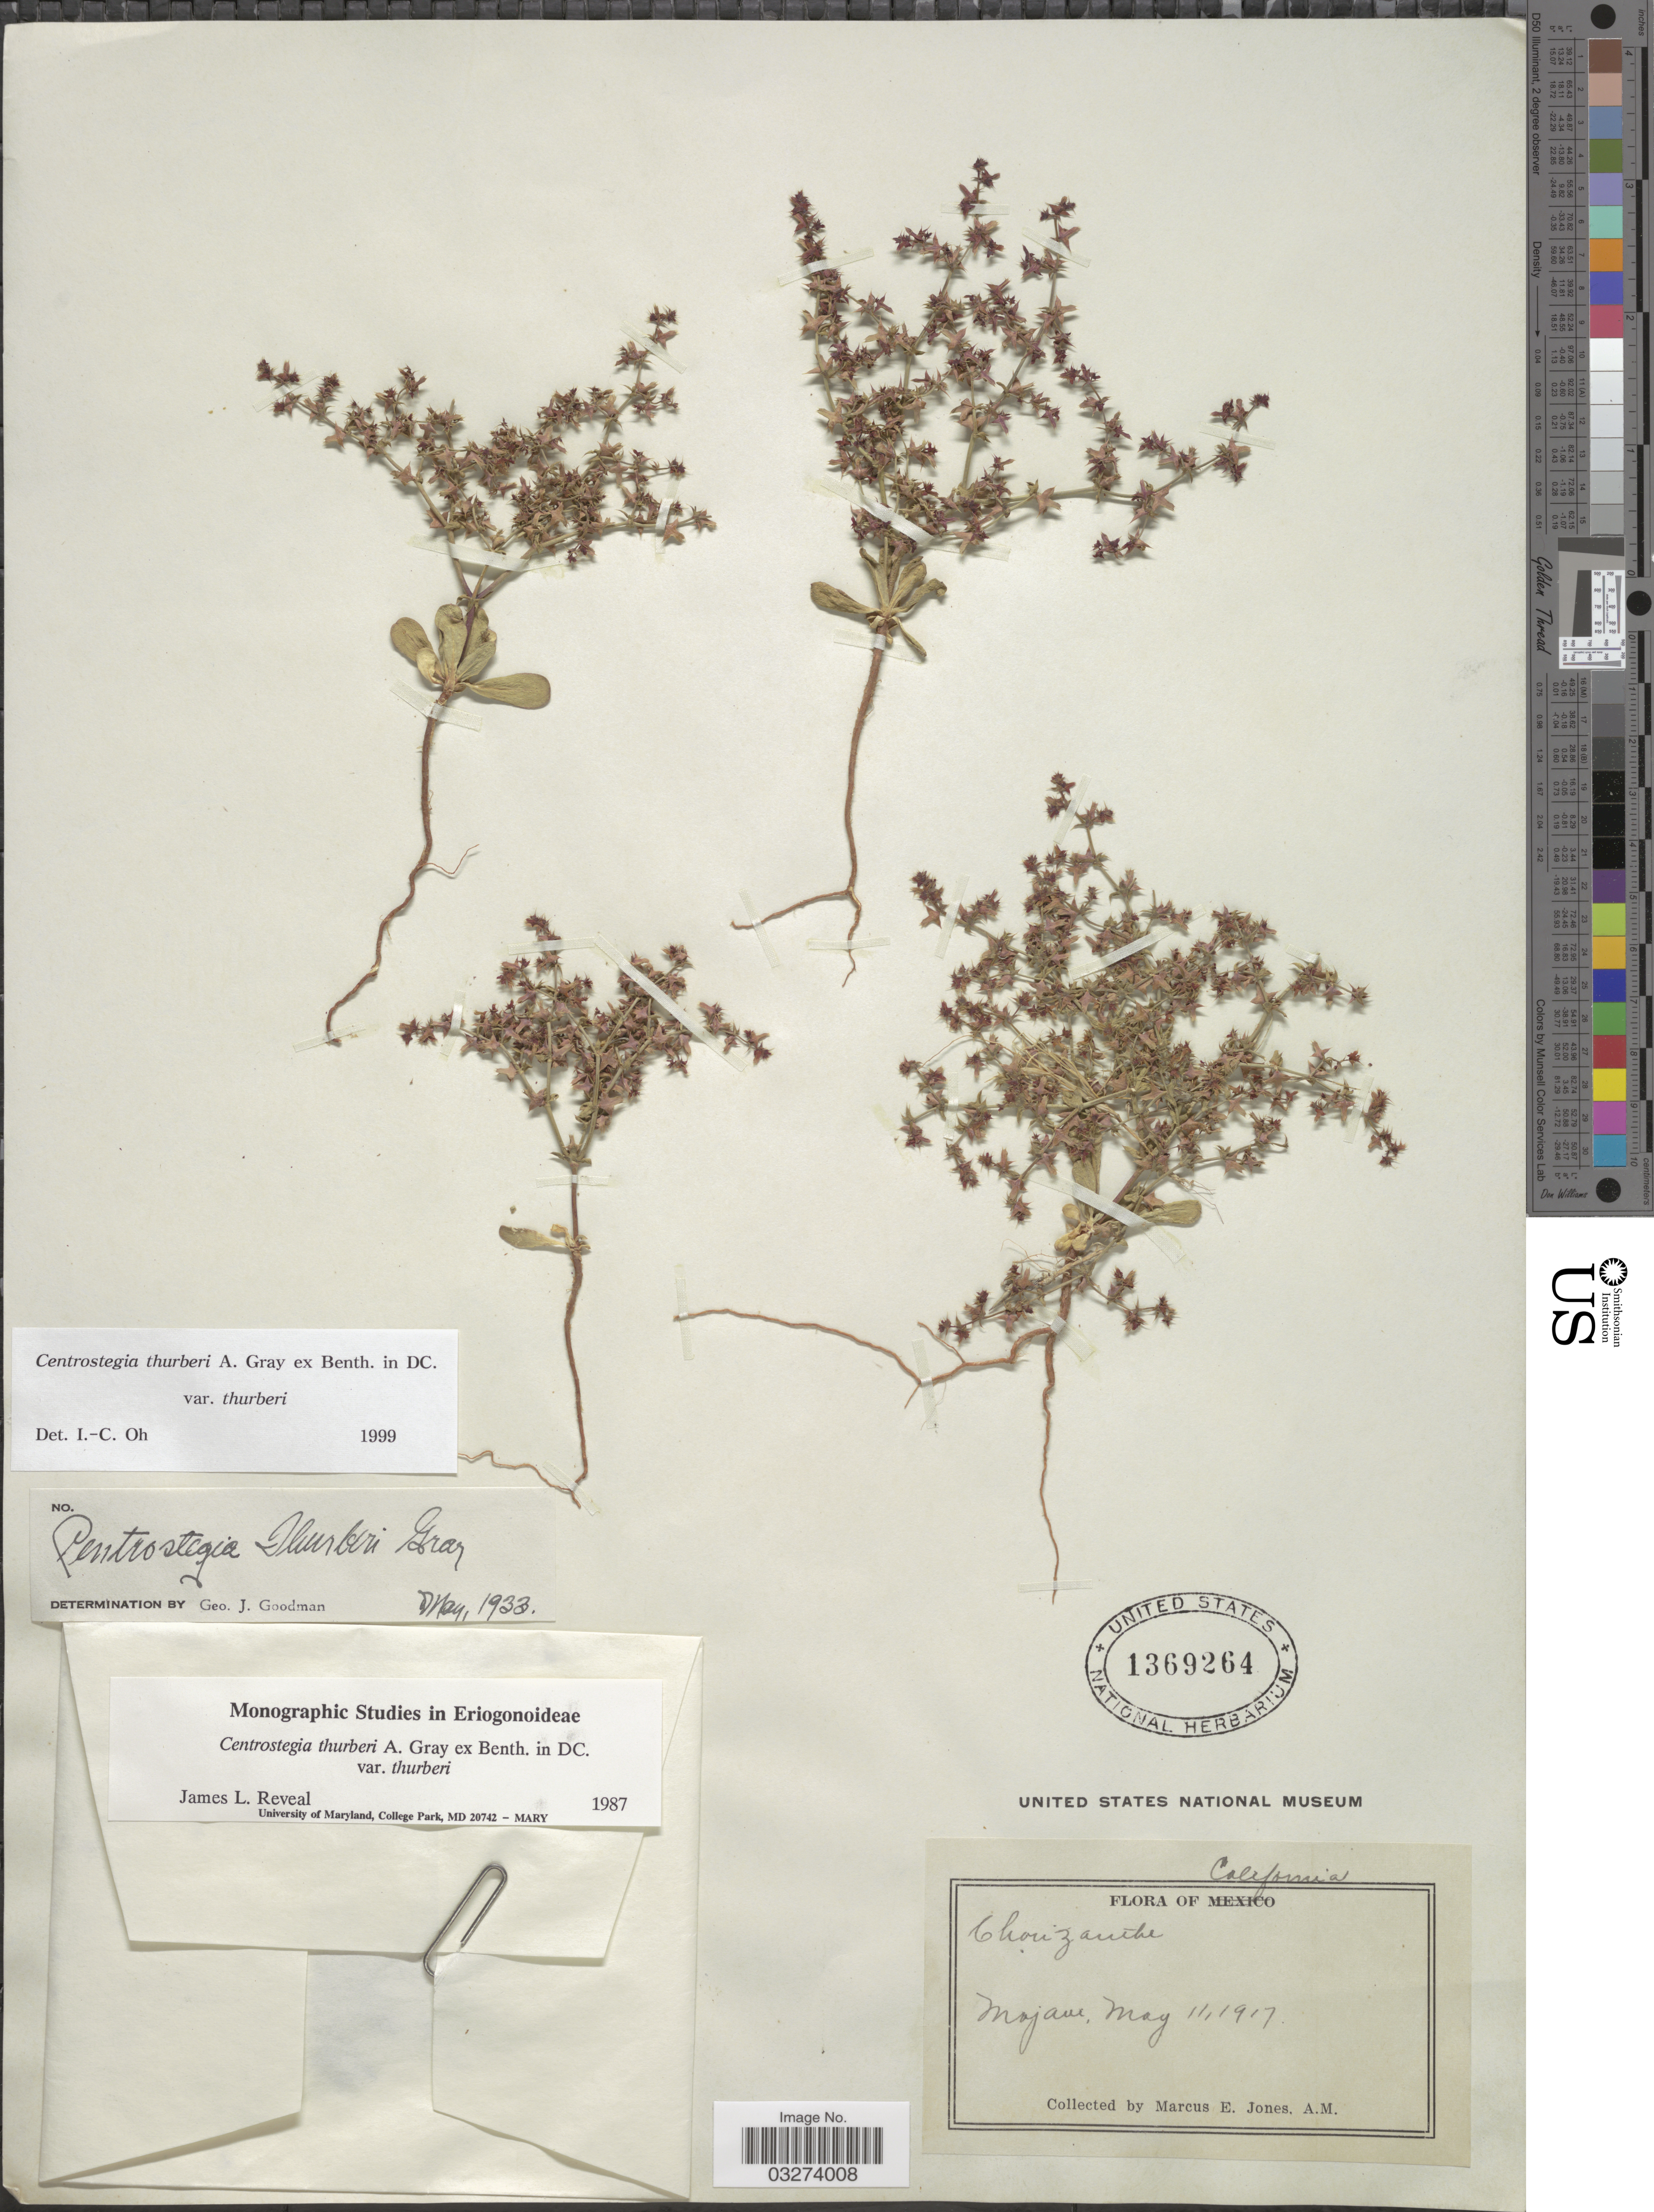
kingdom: Plantae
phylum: Tracheophyta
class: Magnoliopsida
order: Caryophyllales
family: Polygonaceae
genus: Centrostegia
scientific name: Centrostegia thurberi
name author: A. Gray ex Benth.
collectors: M. E. Jones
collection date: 1917-05-11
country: United States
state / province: California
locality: Mojave.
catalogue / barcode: US 1369264